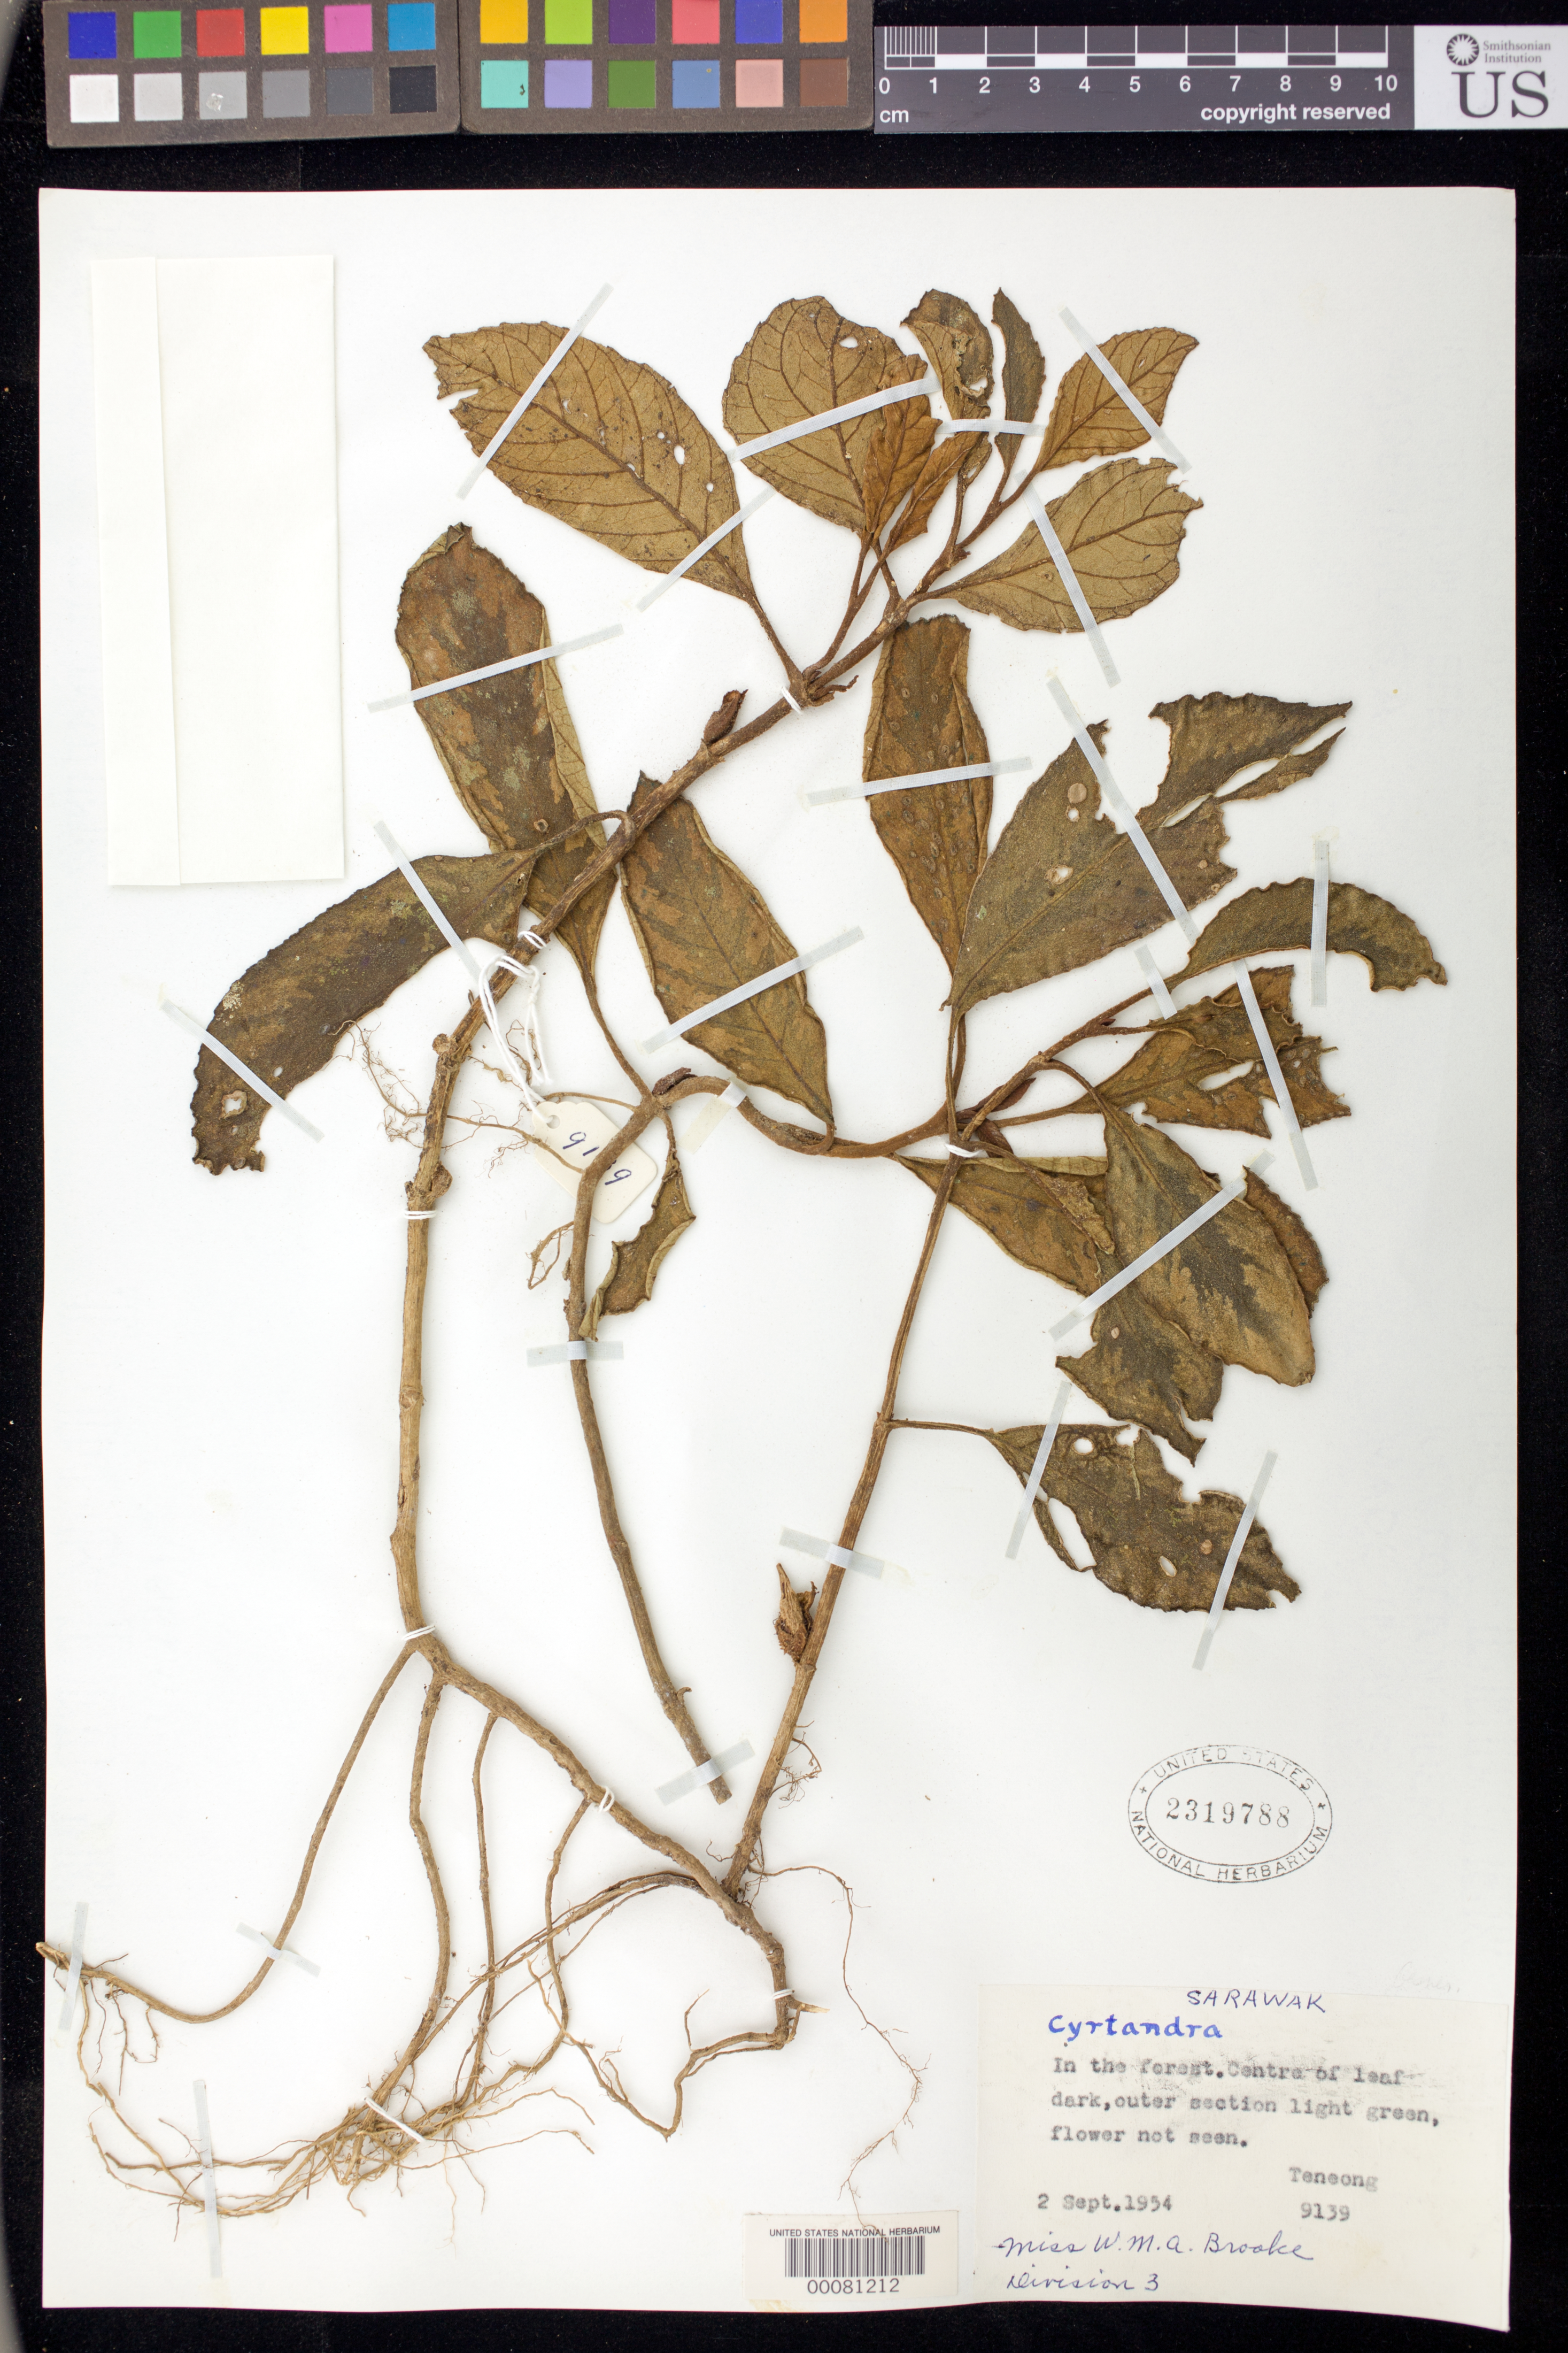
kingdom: Plantae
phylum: Tracheophyta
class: Magnoliopsida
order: Lamiales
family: Gesneriaceae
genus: Cyrtandra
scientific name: Cyrtandra sp.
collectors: W. Brooke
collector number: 9139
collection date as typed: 02 Sep 1954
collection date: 1954-09-02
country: Malaysia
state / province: Sarawak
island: Borneo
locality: Teneong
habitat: In the forest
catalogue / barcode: US 2319788